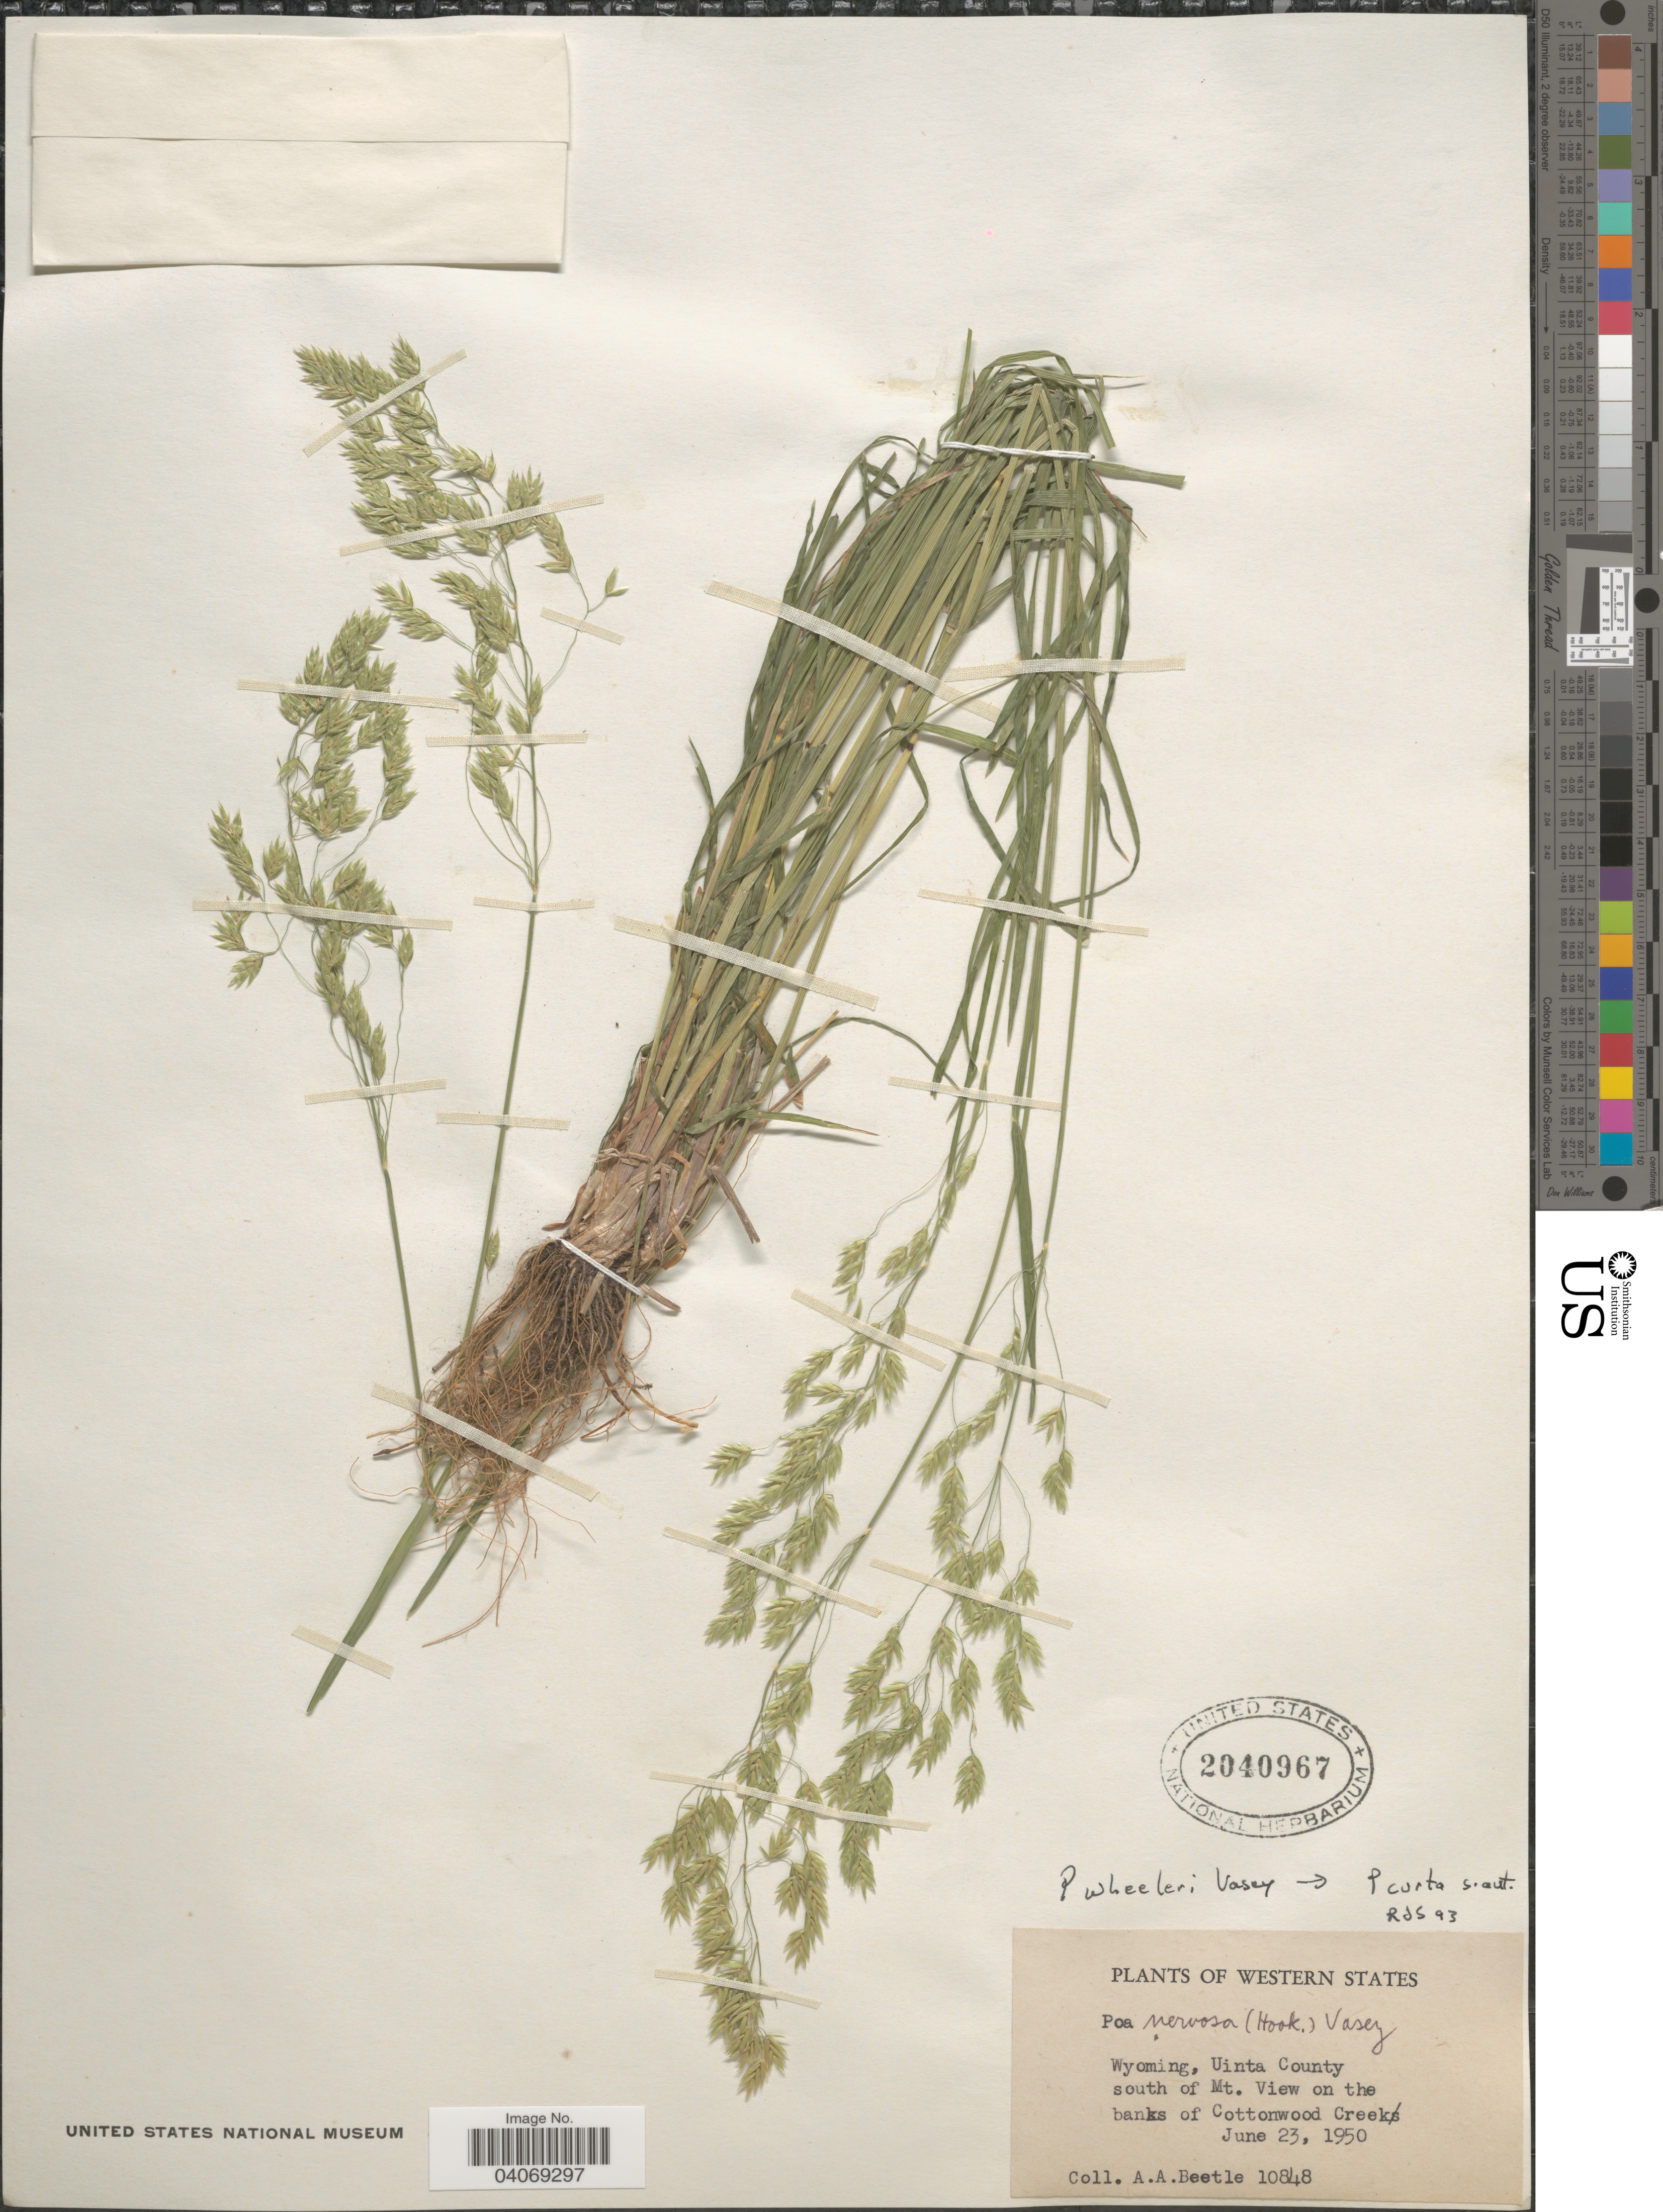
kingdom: Plantae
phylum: Tracheophyta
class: Liliopsida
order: Poales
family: Poaceae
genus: Poa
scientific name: Poa wheeleri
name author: Vasey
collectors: A. A. Beetle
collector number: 10848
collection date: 1950-06-23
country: United States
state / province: Wyoming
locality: Western States. Uinta County south of Mt. View on the banks of Cottonwood Creek.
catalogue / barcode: US 2040967